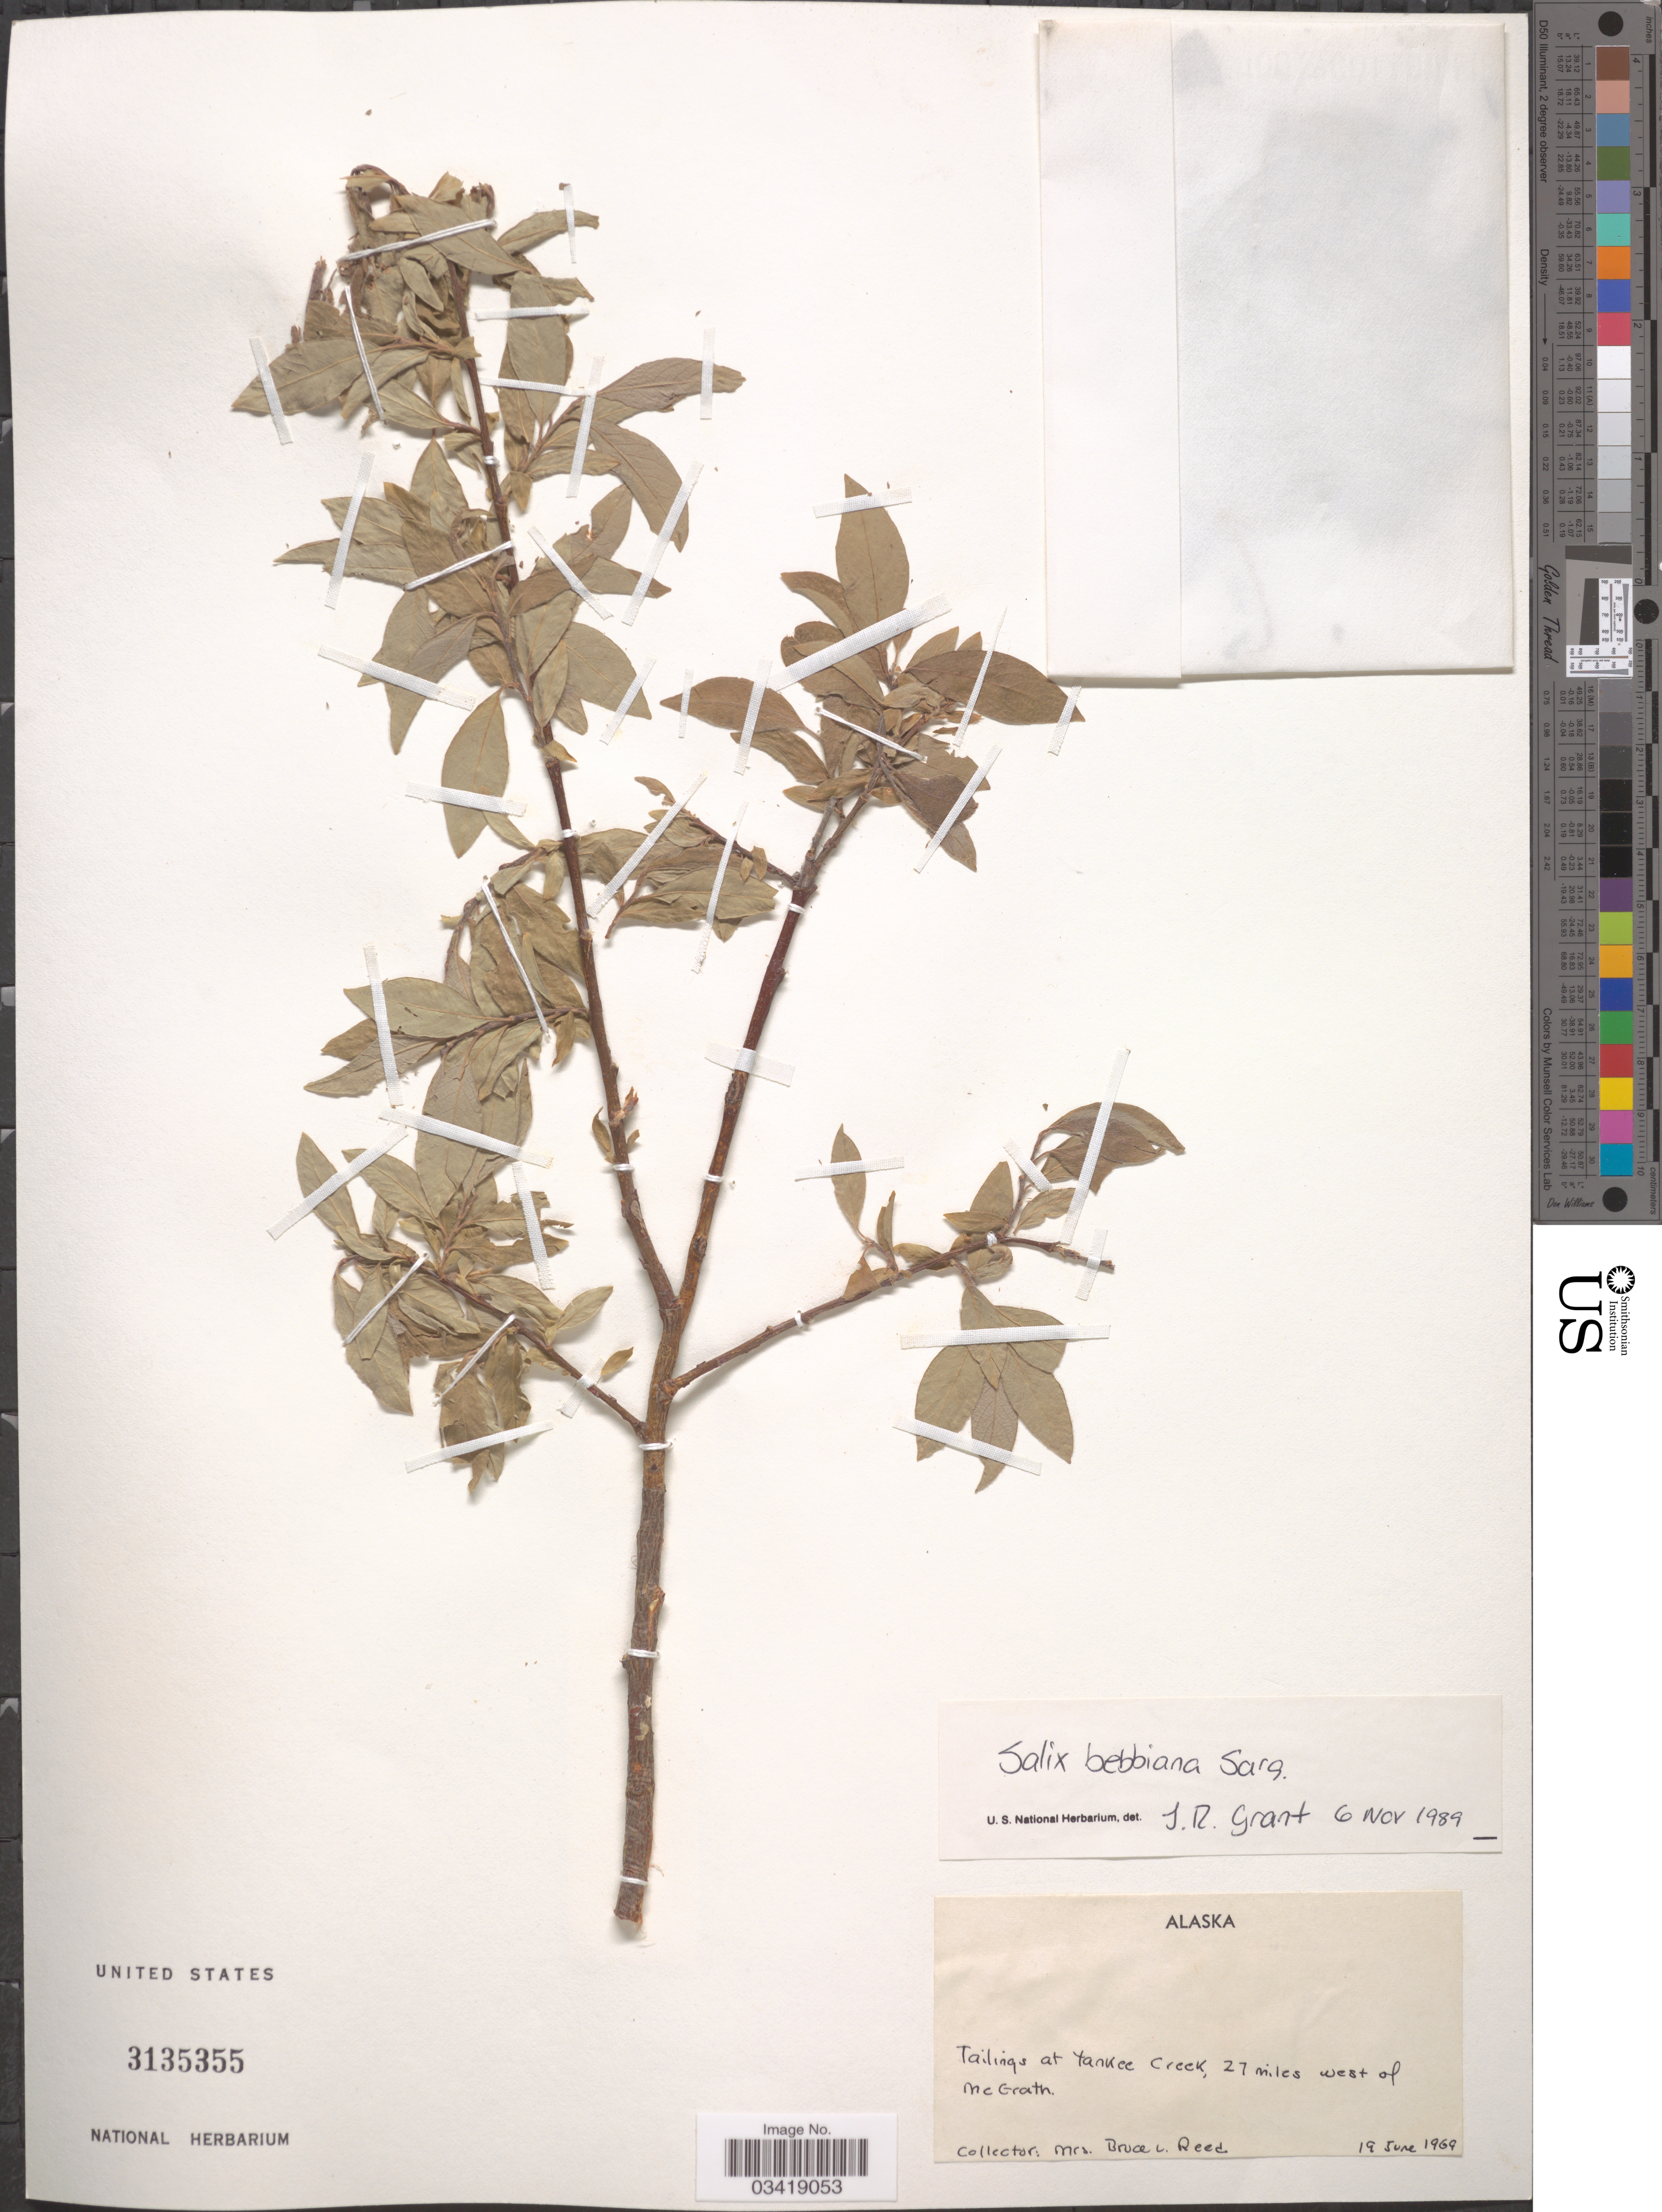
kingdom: Plantae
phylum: Tracheophyta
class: Magnoliopsida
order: Malpighiales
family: Salicaceae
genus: Salix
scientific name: Salix bebbiana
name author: Sarg.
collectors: B. Reed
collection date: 1969-06-19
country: United States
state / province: Alaska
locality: Tailings at Yankee Creek, 27 miles west of McGrath.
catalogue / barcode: US 3135355